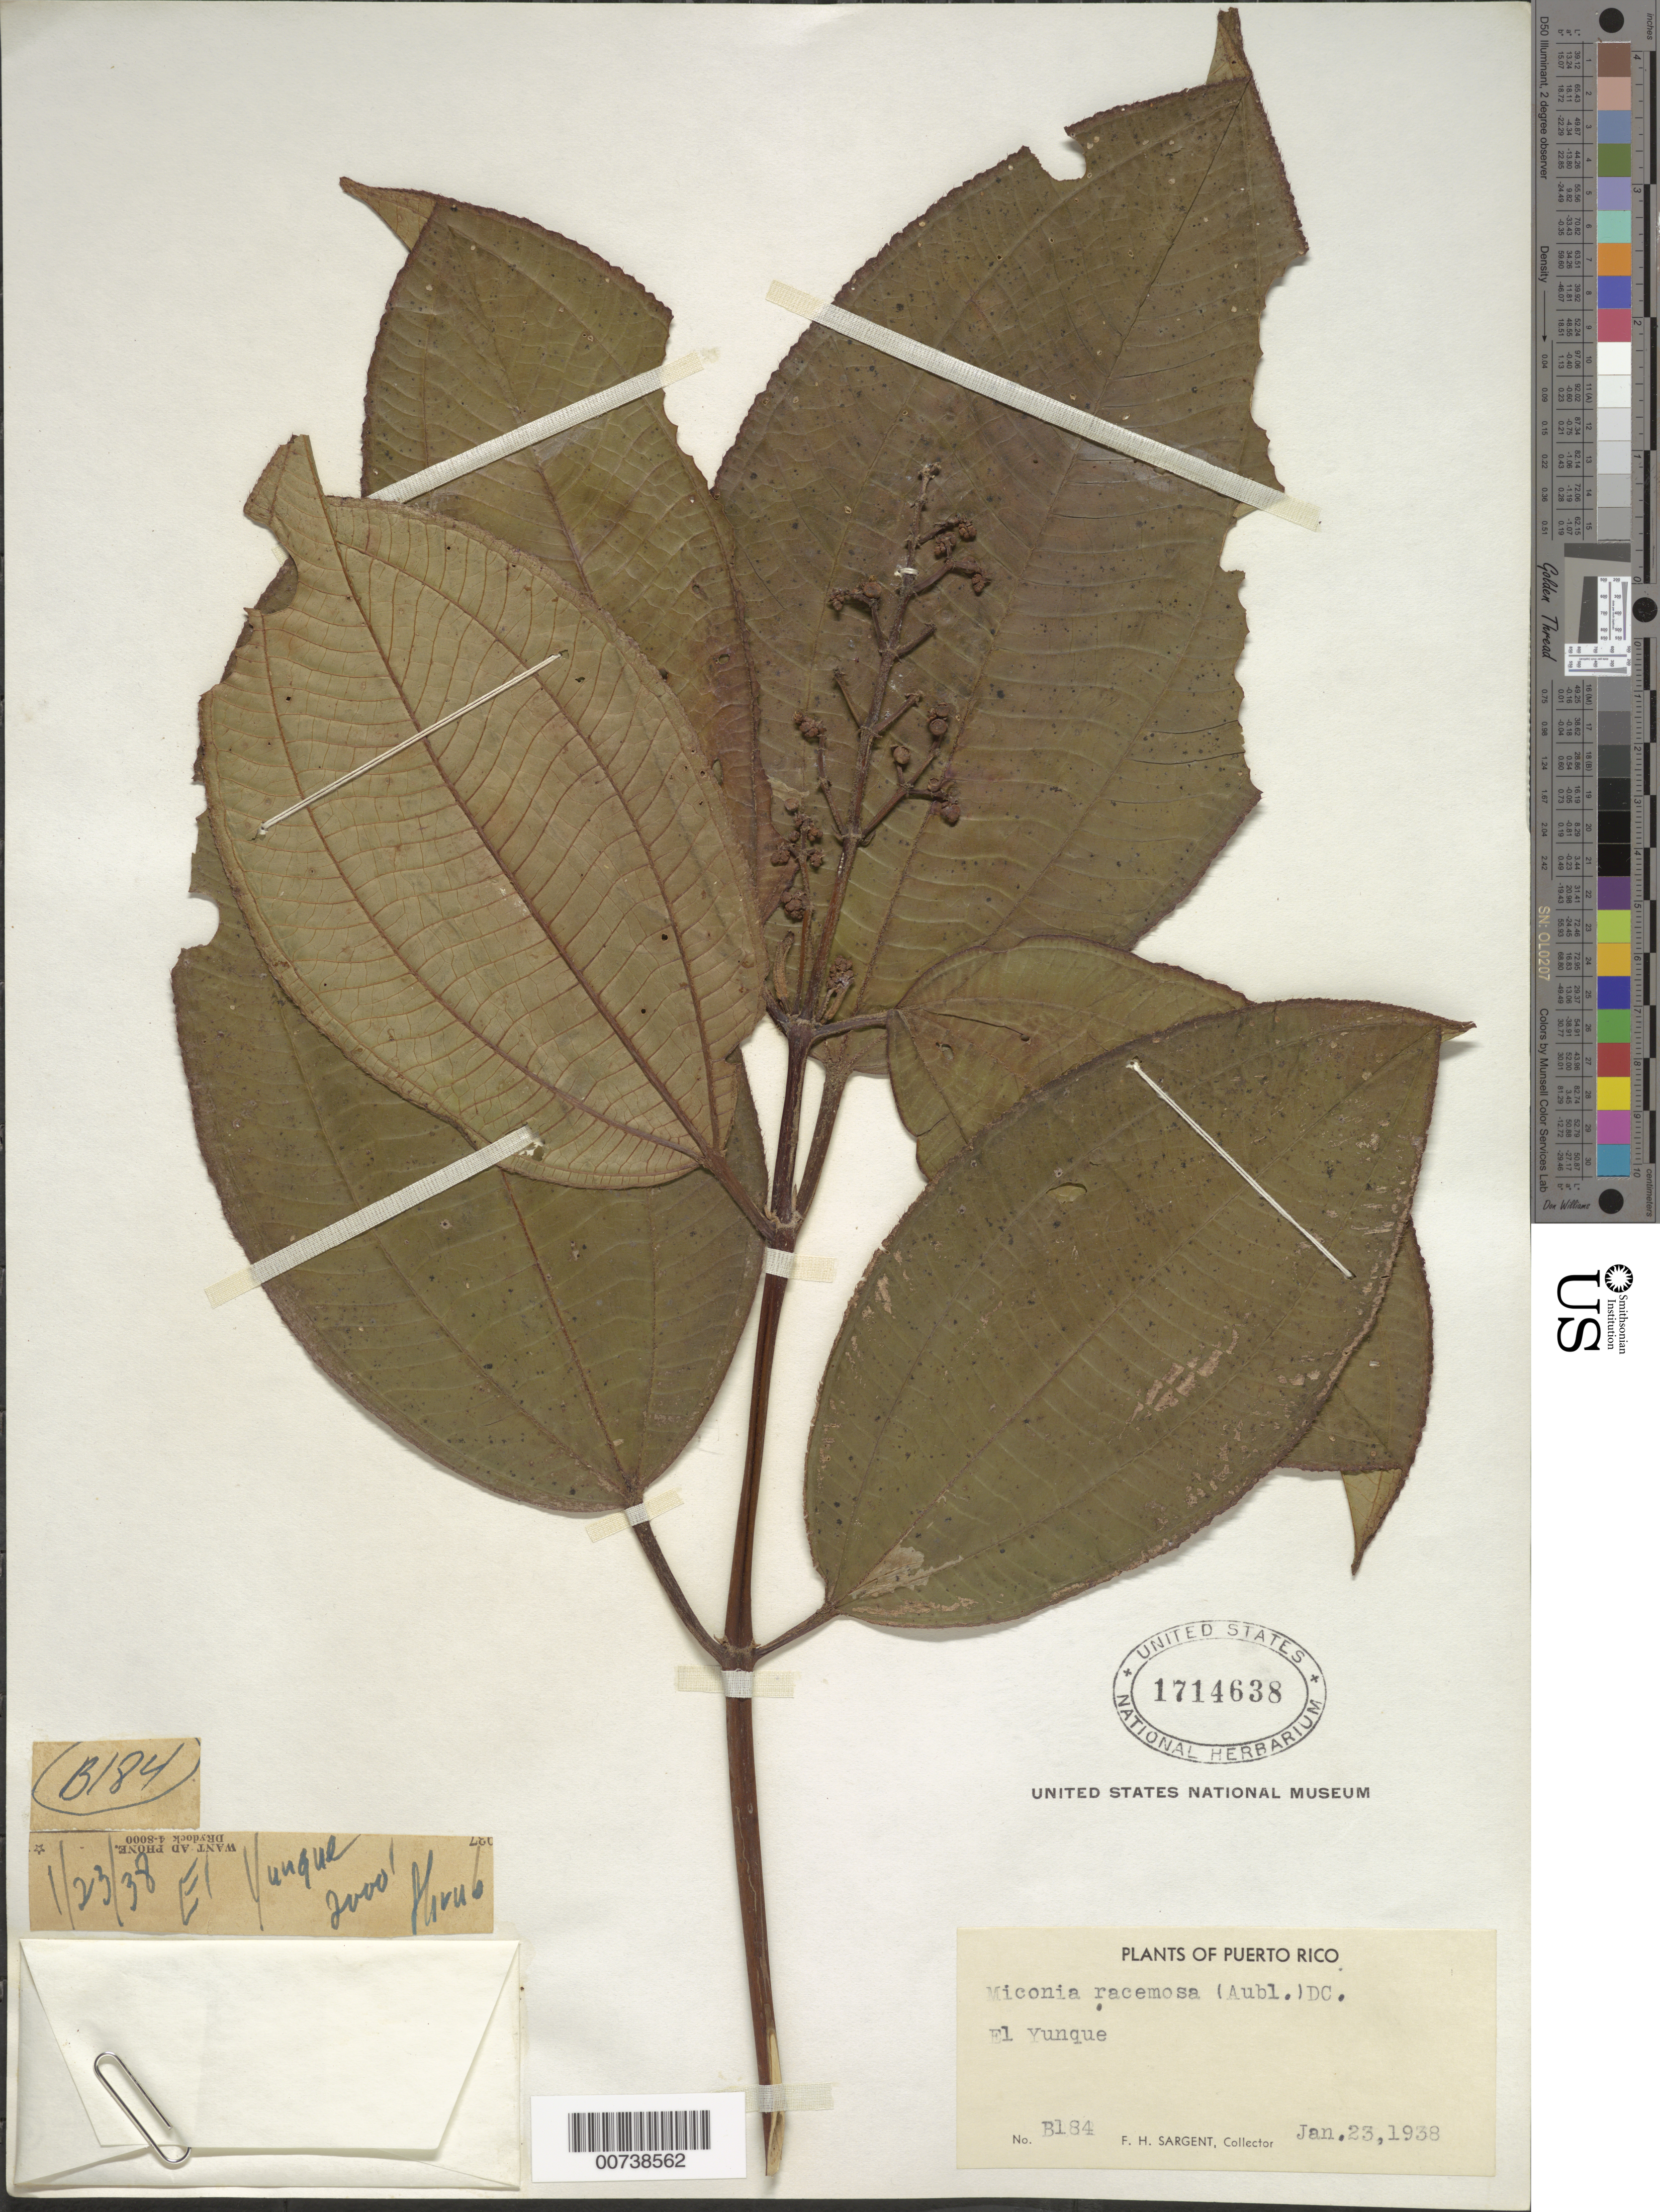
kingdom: Plantae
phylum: Tracheophyta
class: Magnoliopsida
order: Myrtales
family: Melastomataceae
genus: Miconia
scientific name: Miconia racemosa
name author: (Aubl.) DC.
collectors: F. H. Sargent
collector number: B184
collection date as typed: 23 Jan 1938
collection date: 1938-01-23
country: Puerto Rico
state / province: Río Grande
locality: El Yunque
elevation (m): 610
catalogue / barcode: US 1714638